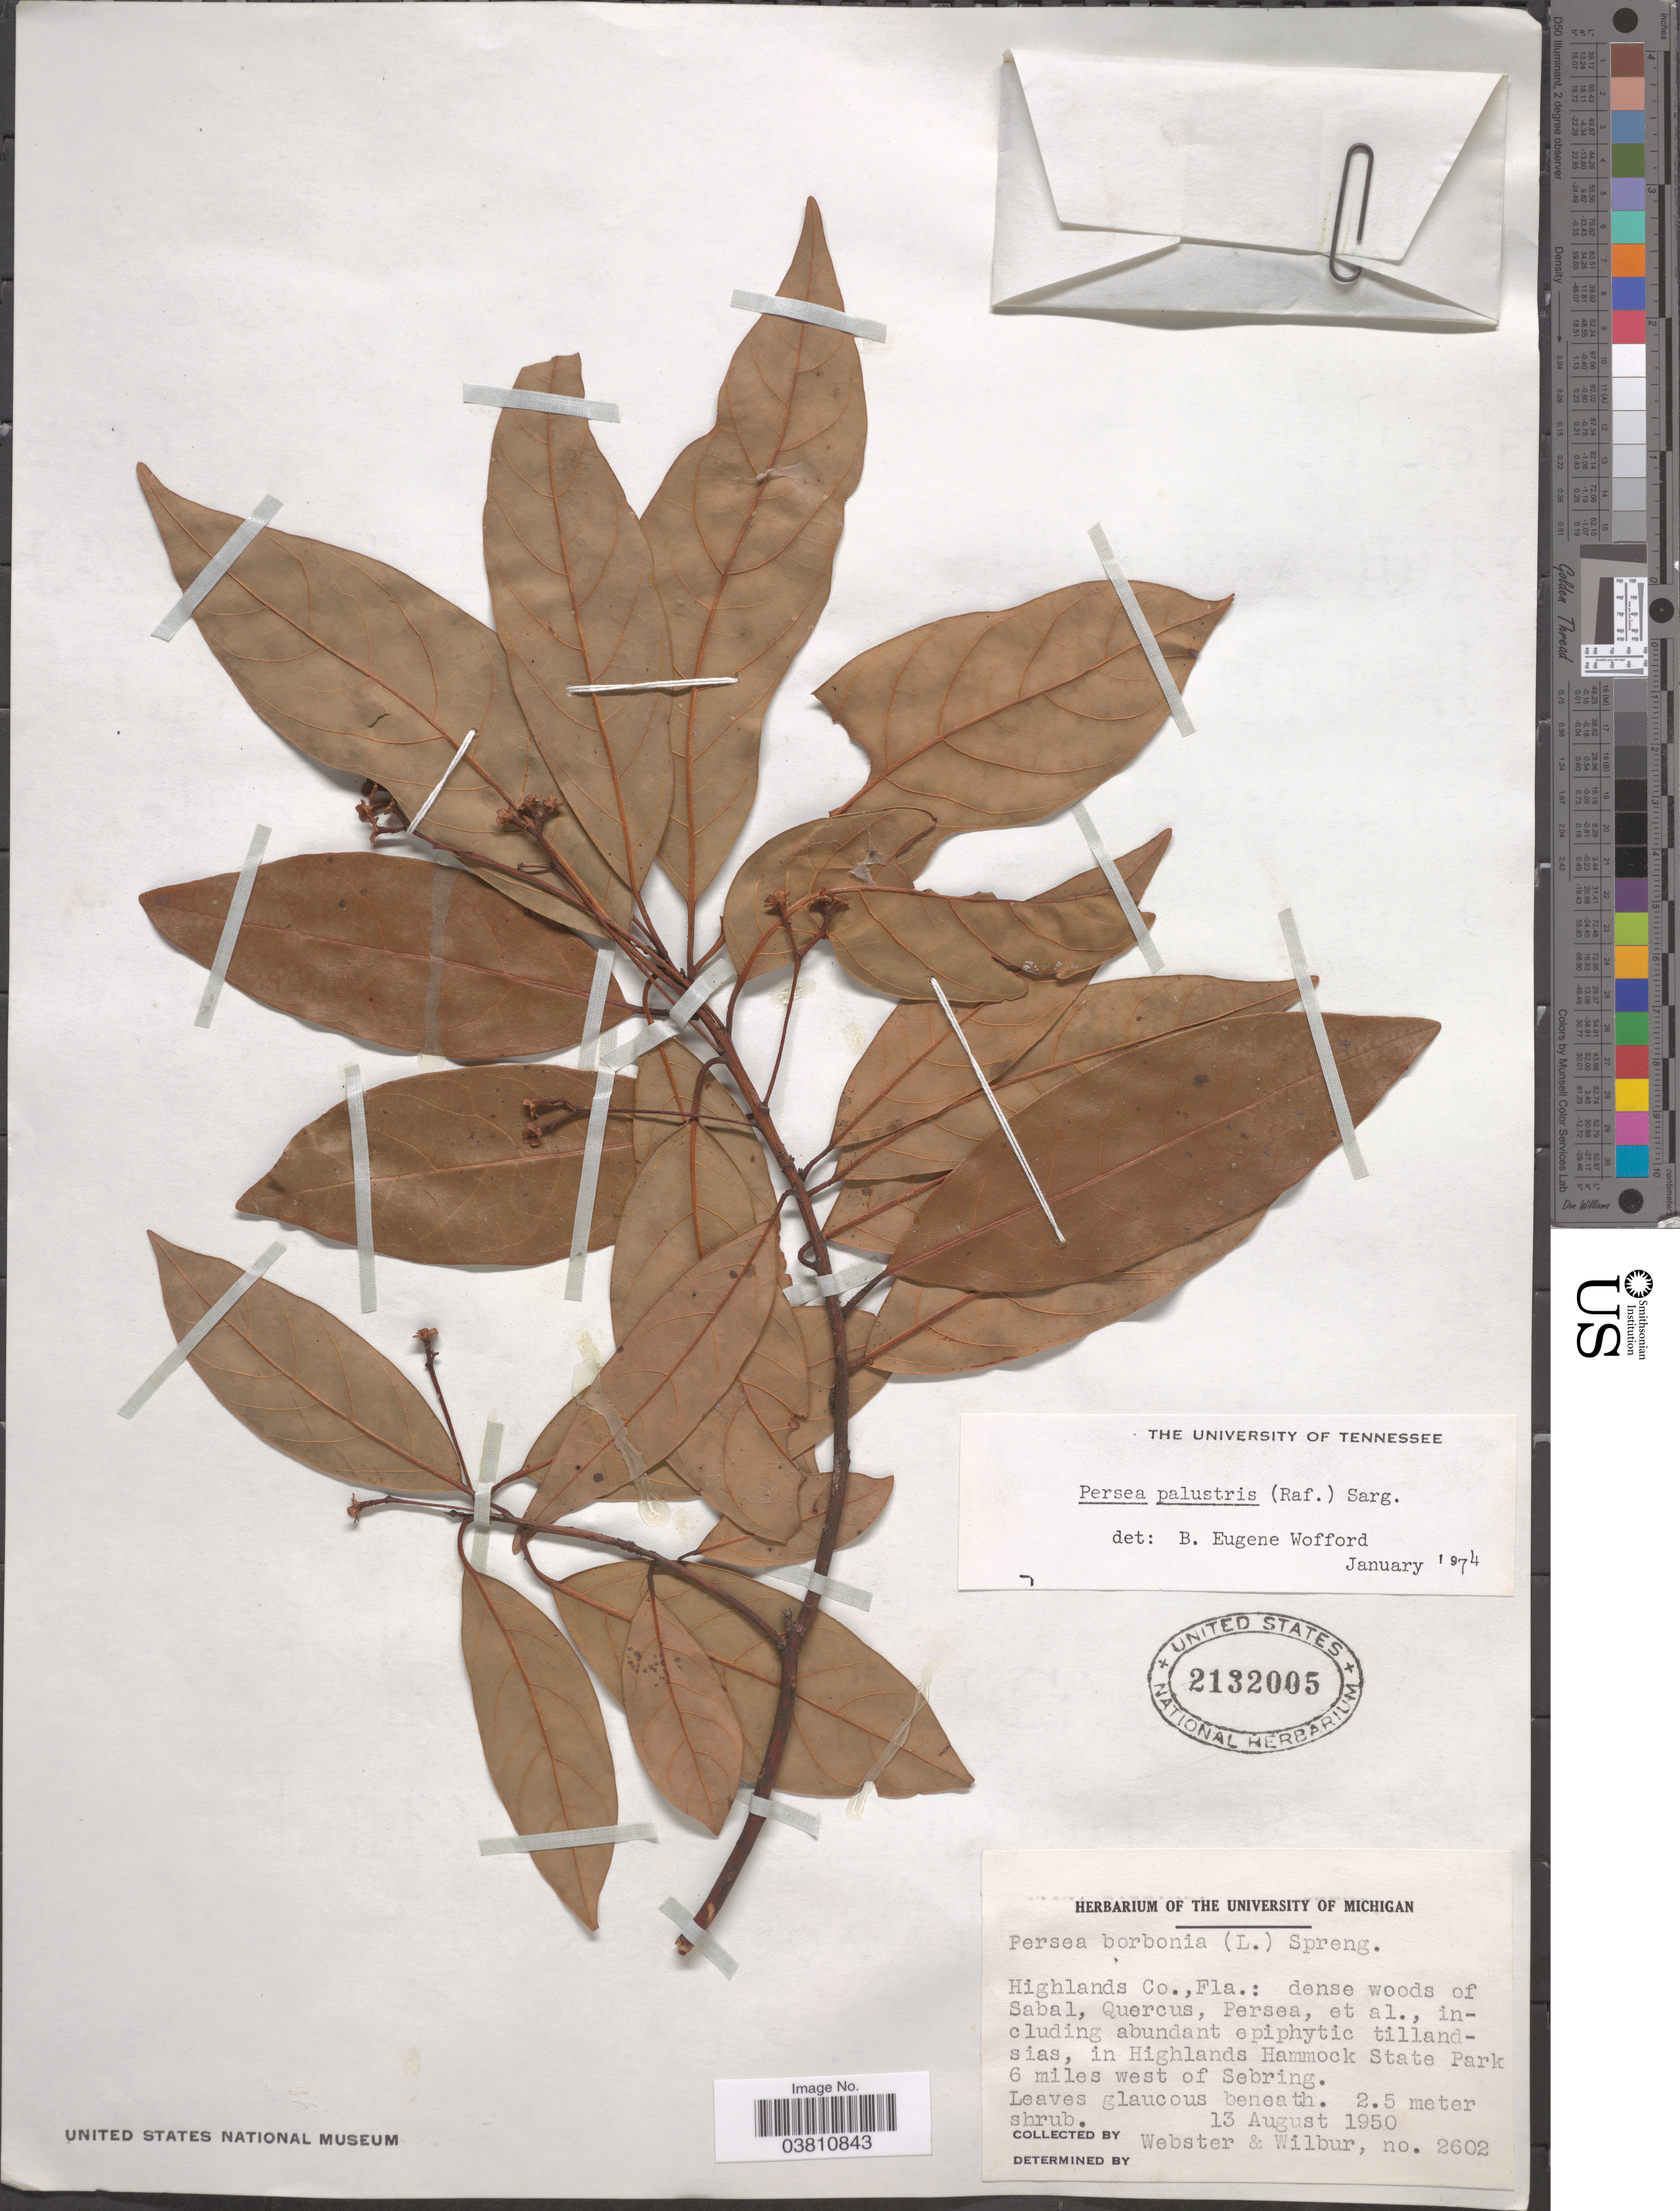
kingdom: Plantae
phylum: Tracheophyta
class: Magnoliopsida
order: Laurales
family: Lauraceae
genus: Persea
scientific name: Persea palustris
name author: (Raf.) Sarg.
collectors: -. Webster & Wilbur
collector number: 2602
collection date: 1950-08-13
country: United States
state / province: Florida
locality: Highlands Co.: dense woods of Sabal, in highlands Hammock State Park 6 miles west of Sebring.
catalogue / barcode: US 2132005